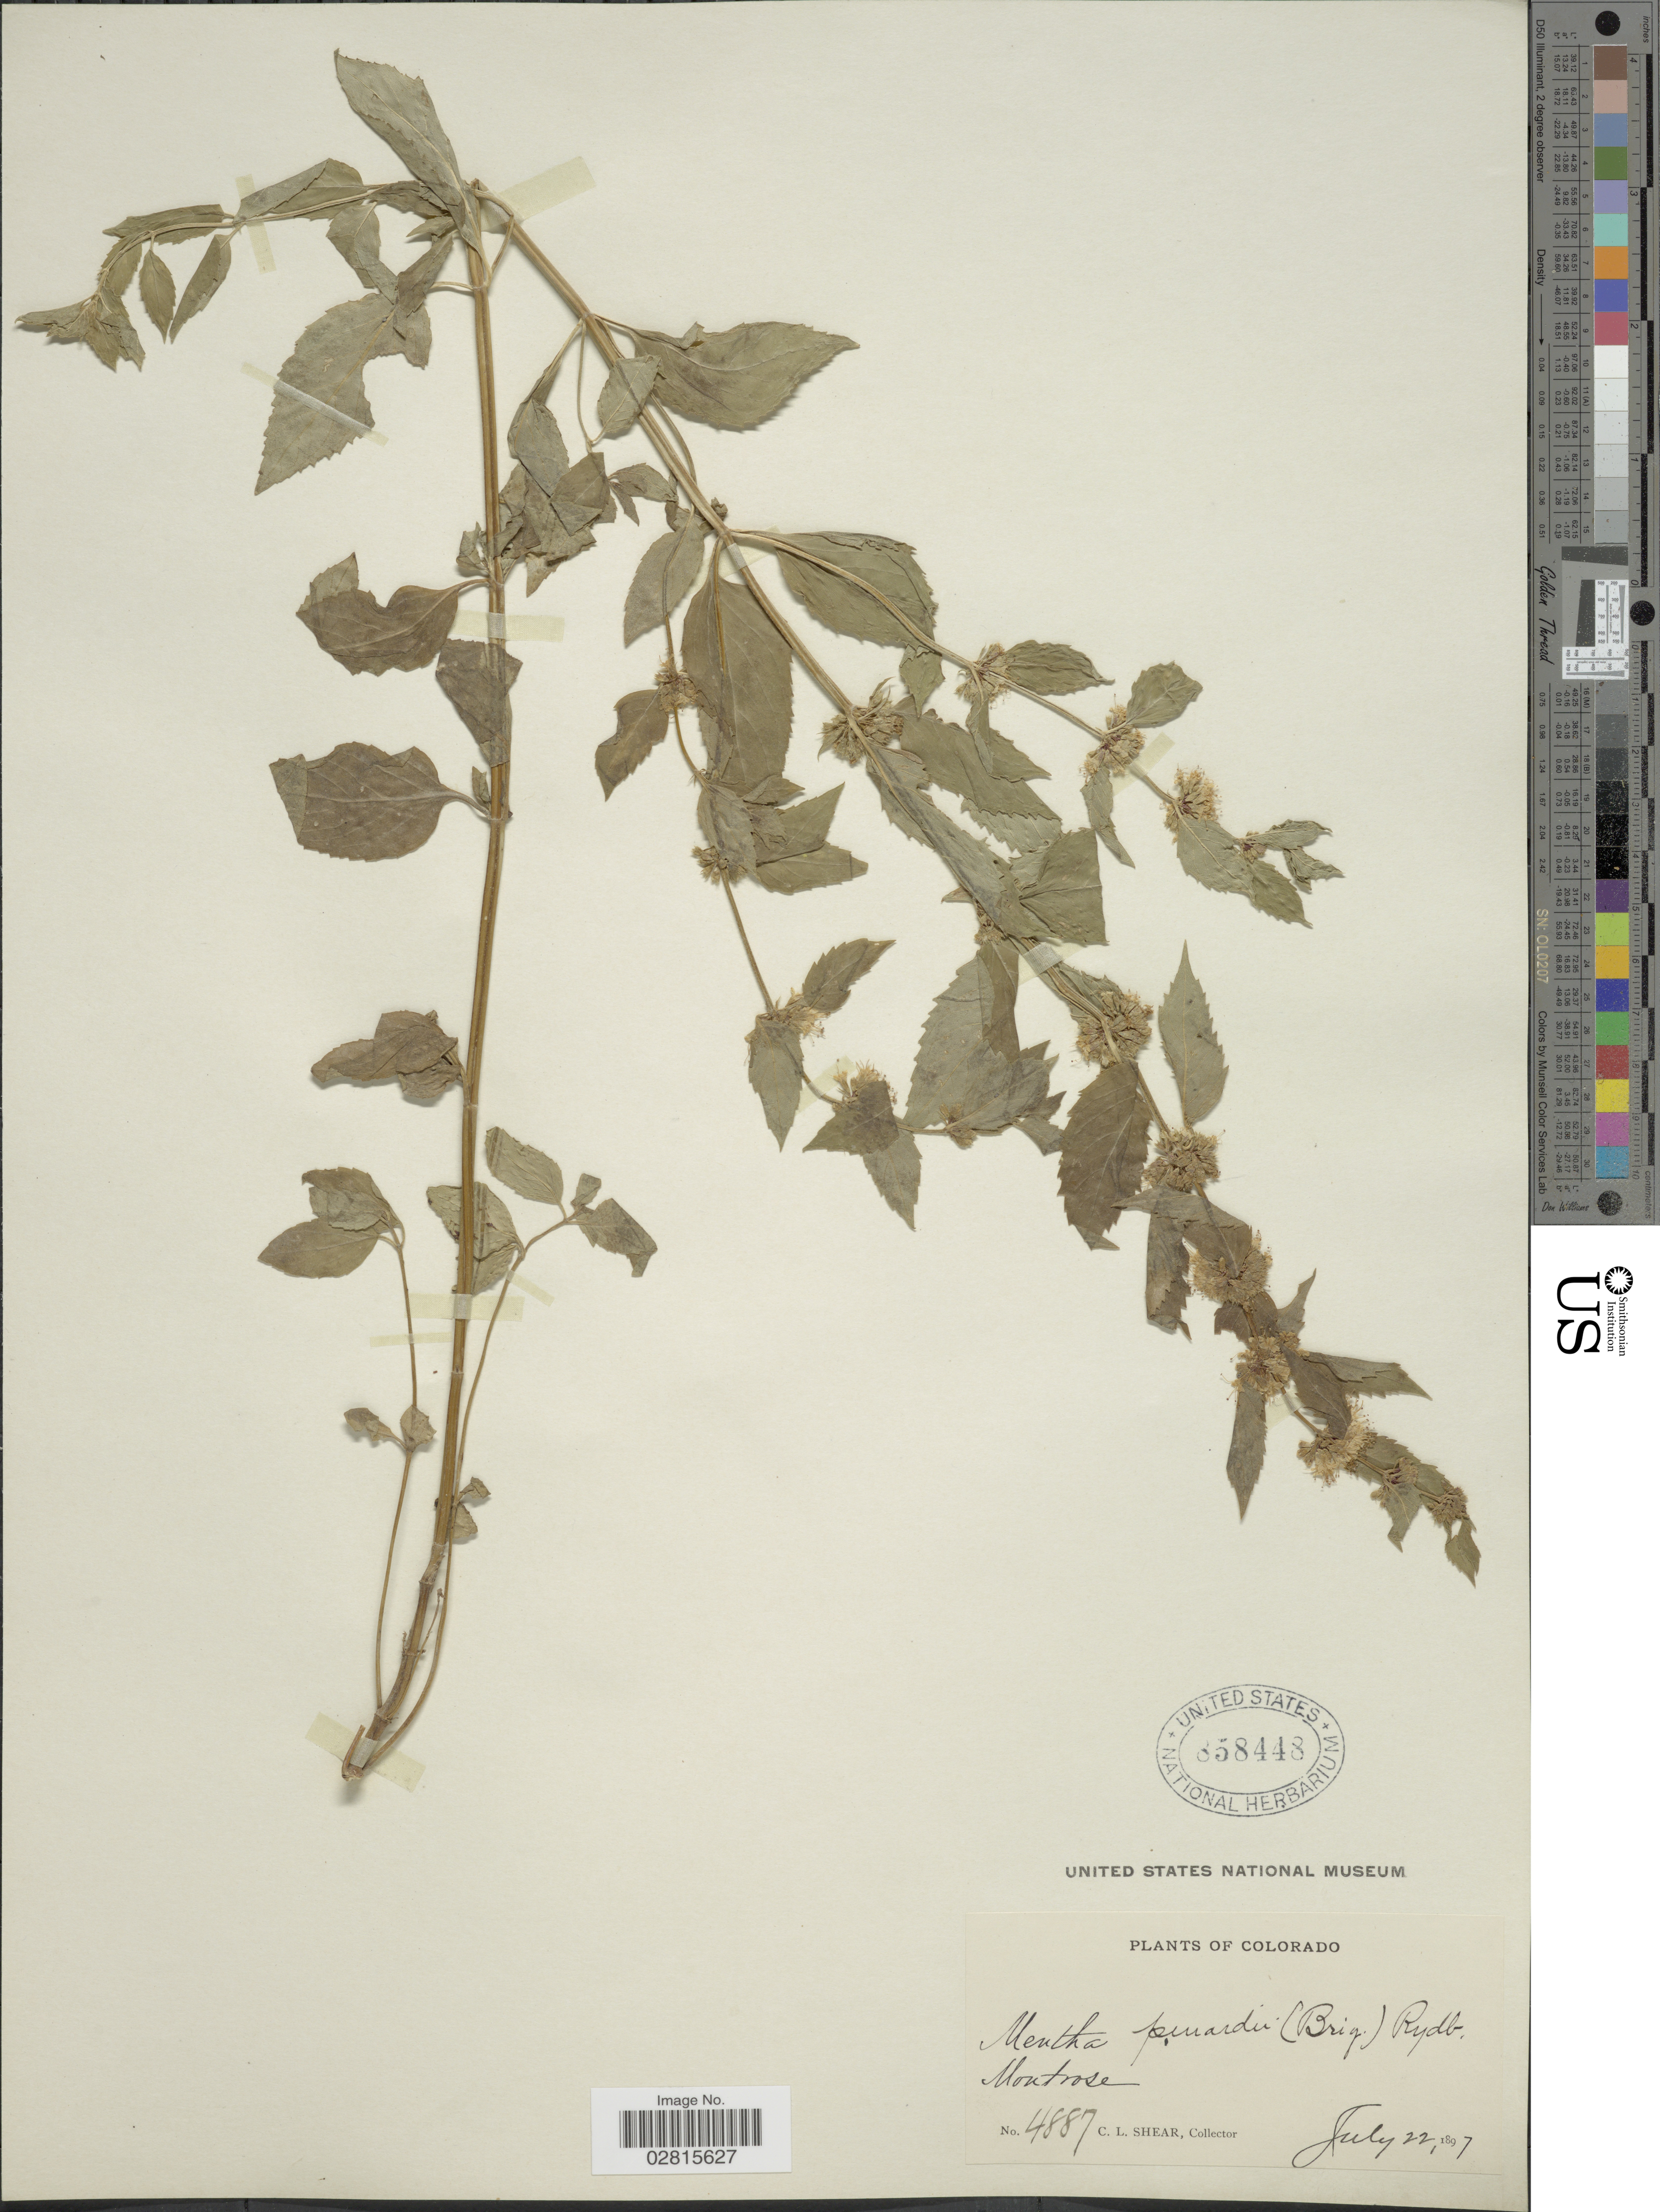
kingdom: Plantae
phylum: Tracheophyta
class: Magnoliopsida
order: Lamiales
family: Lamiaceae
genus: Mentha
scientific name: Mentha penardii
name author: (Briq.) Rydb.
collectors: C. L. Shear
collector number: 4887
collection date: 1897-07-22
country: United States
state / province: Colorado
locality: Montrose.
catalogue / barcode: US 858448